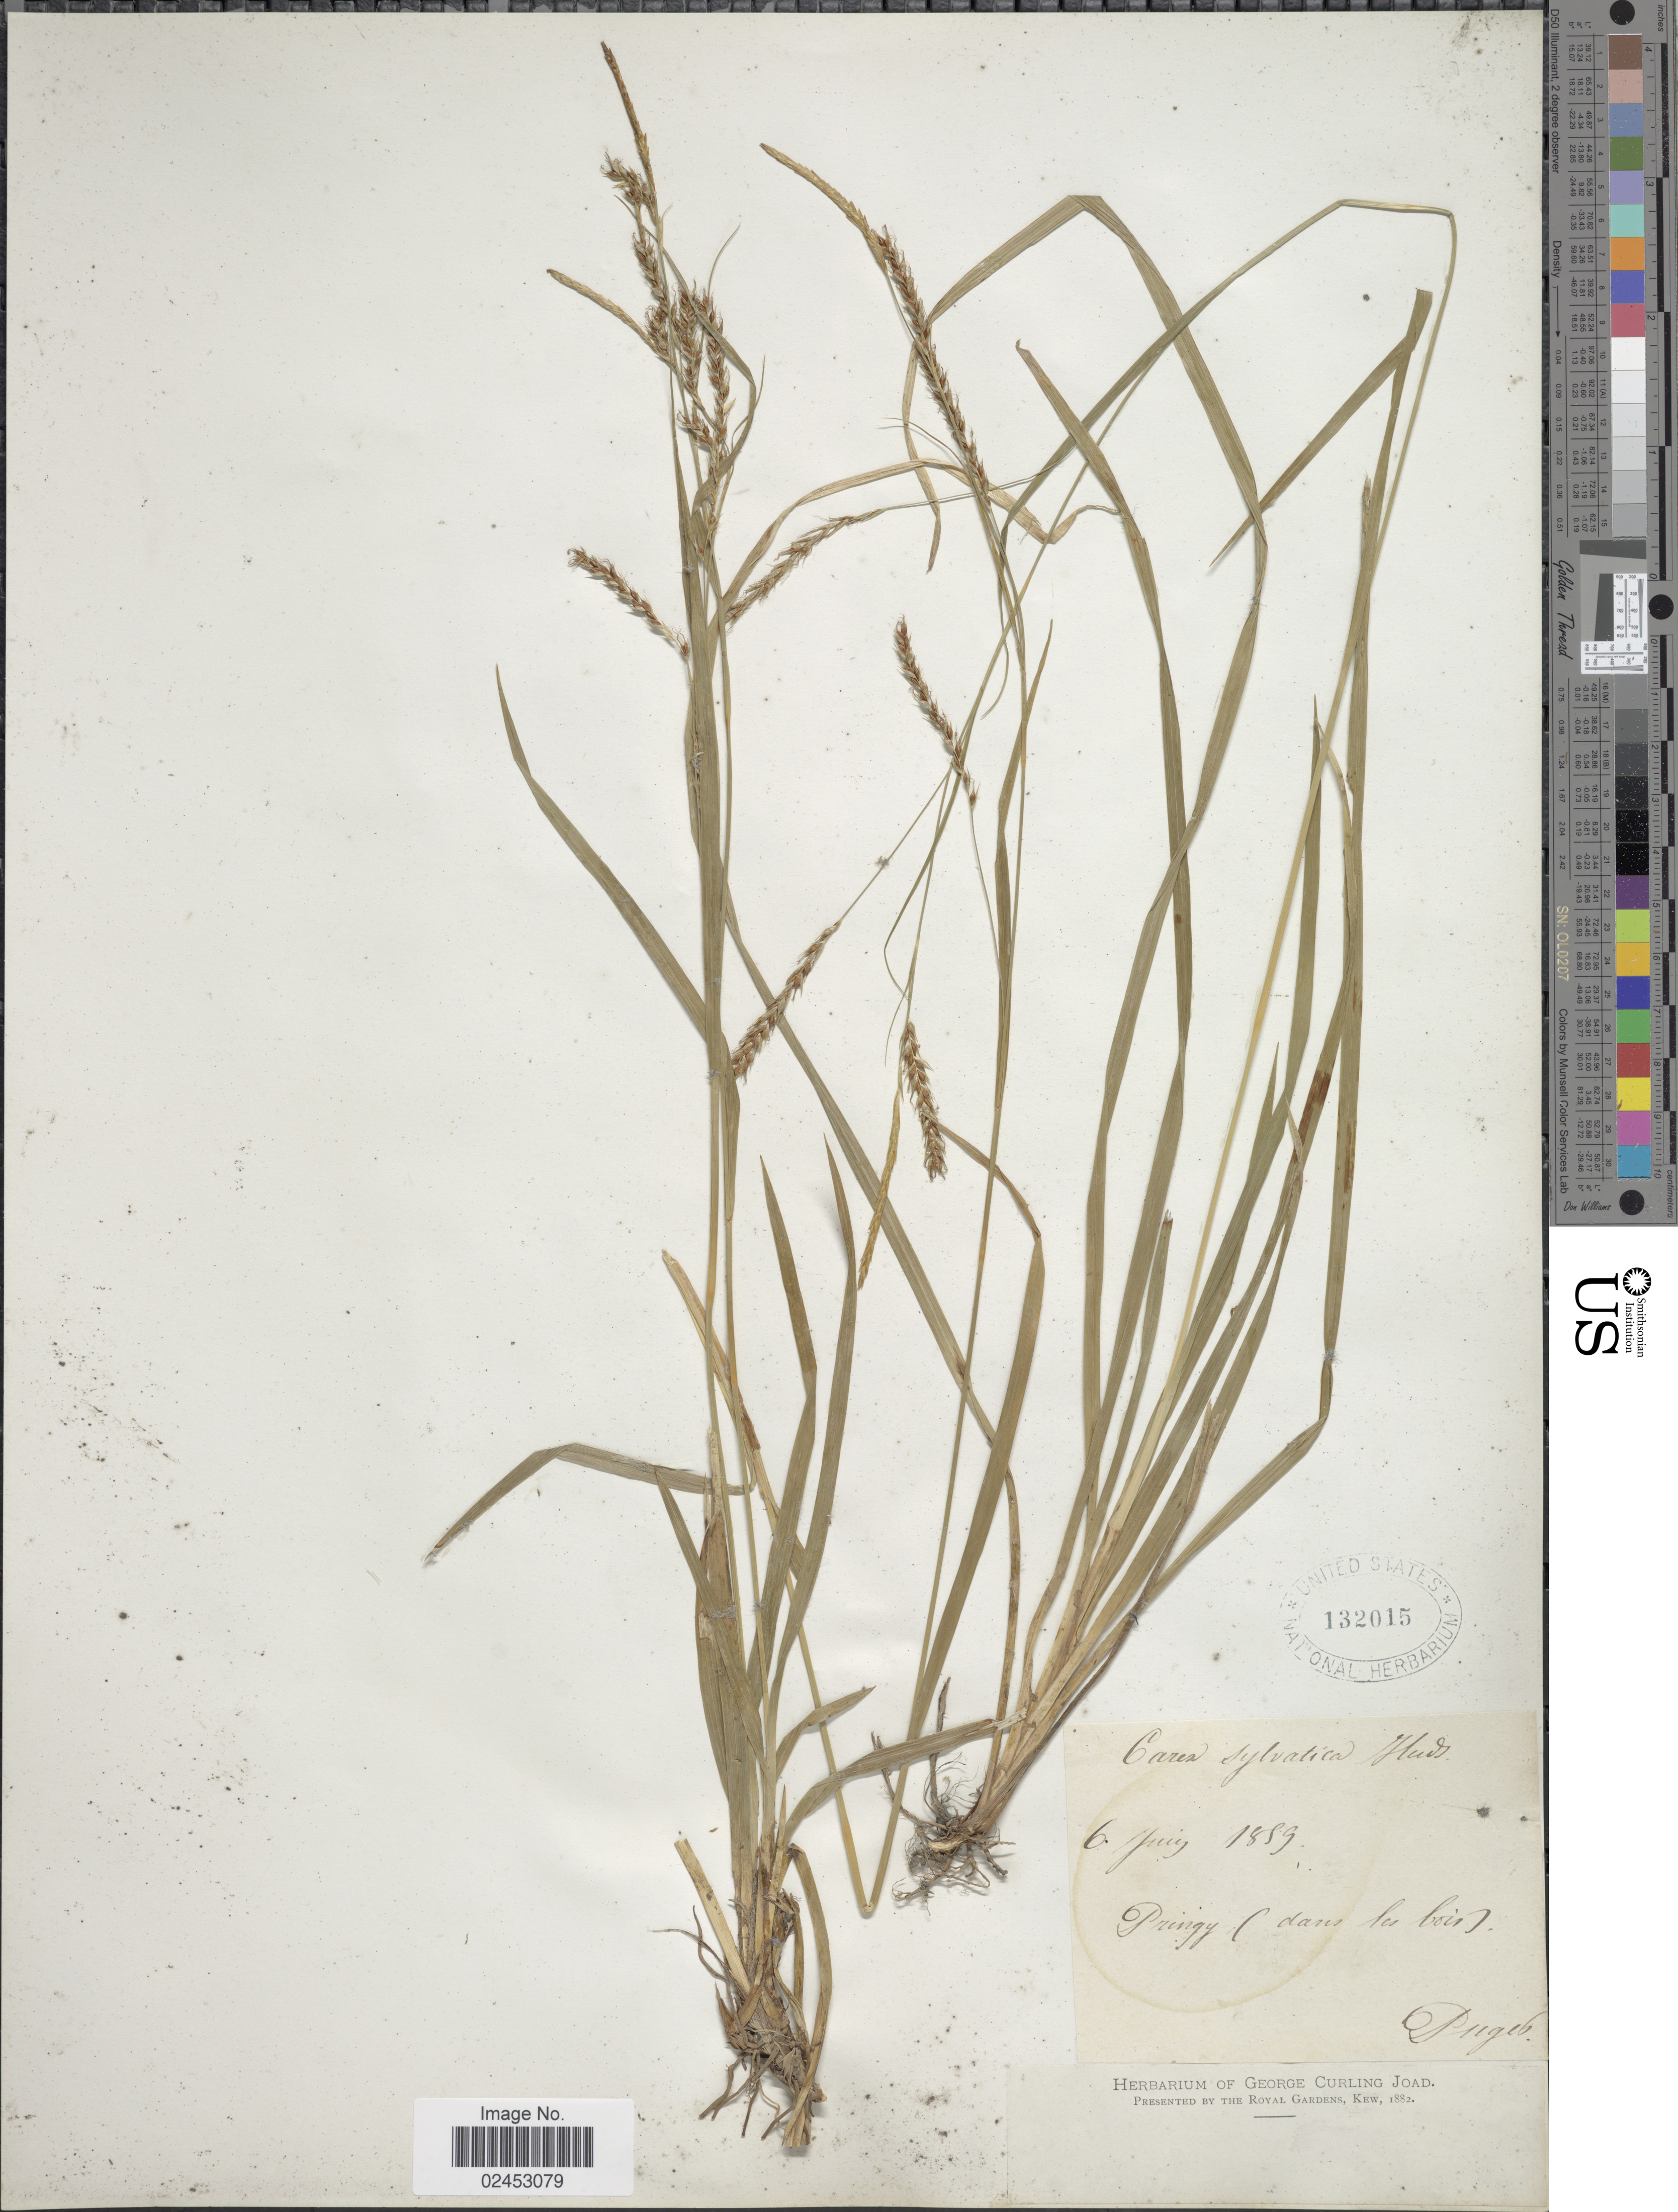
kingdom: Plantae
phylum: Tracheophyta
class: Liliopsida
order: Poales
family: Cyperaceae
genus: Carex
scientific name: Carex sylvatica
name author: Huds.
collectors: -. Puget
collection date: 1859-06-06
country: France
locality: Pringy (dans les bois).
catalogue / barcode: US 132015